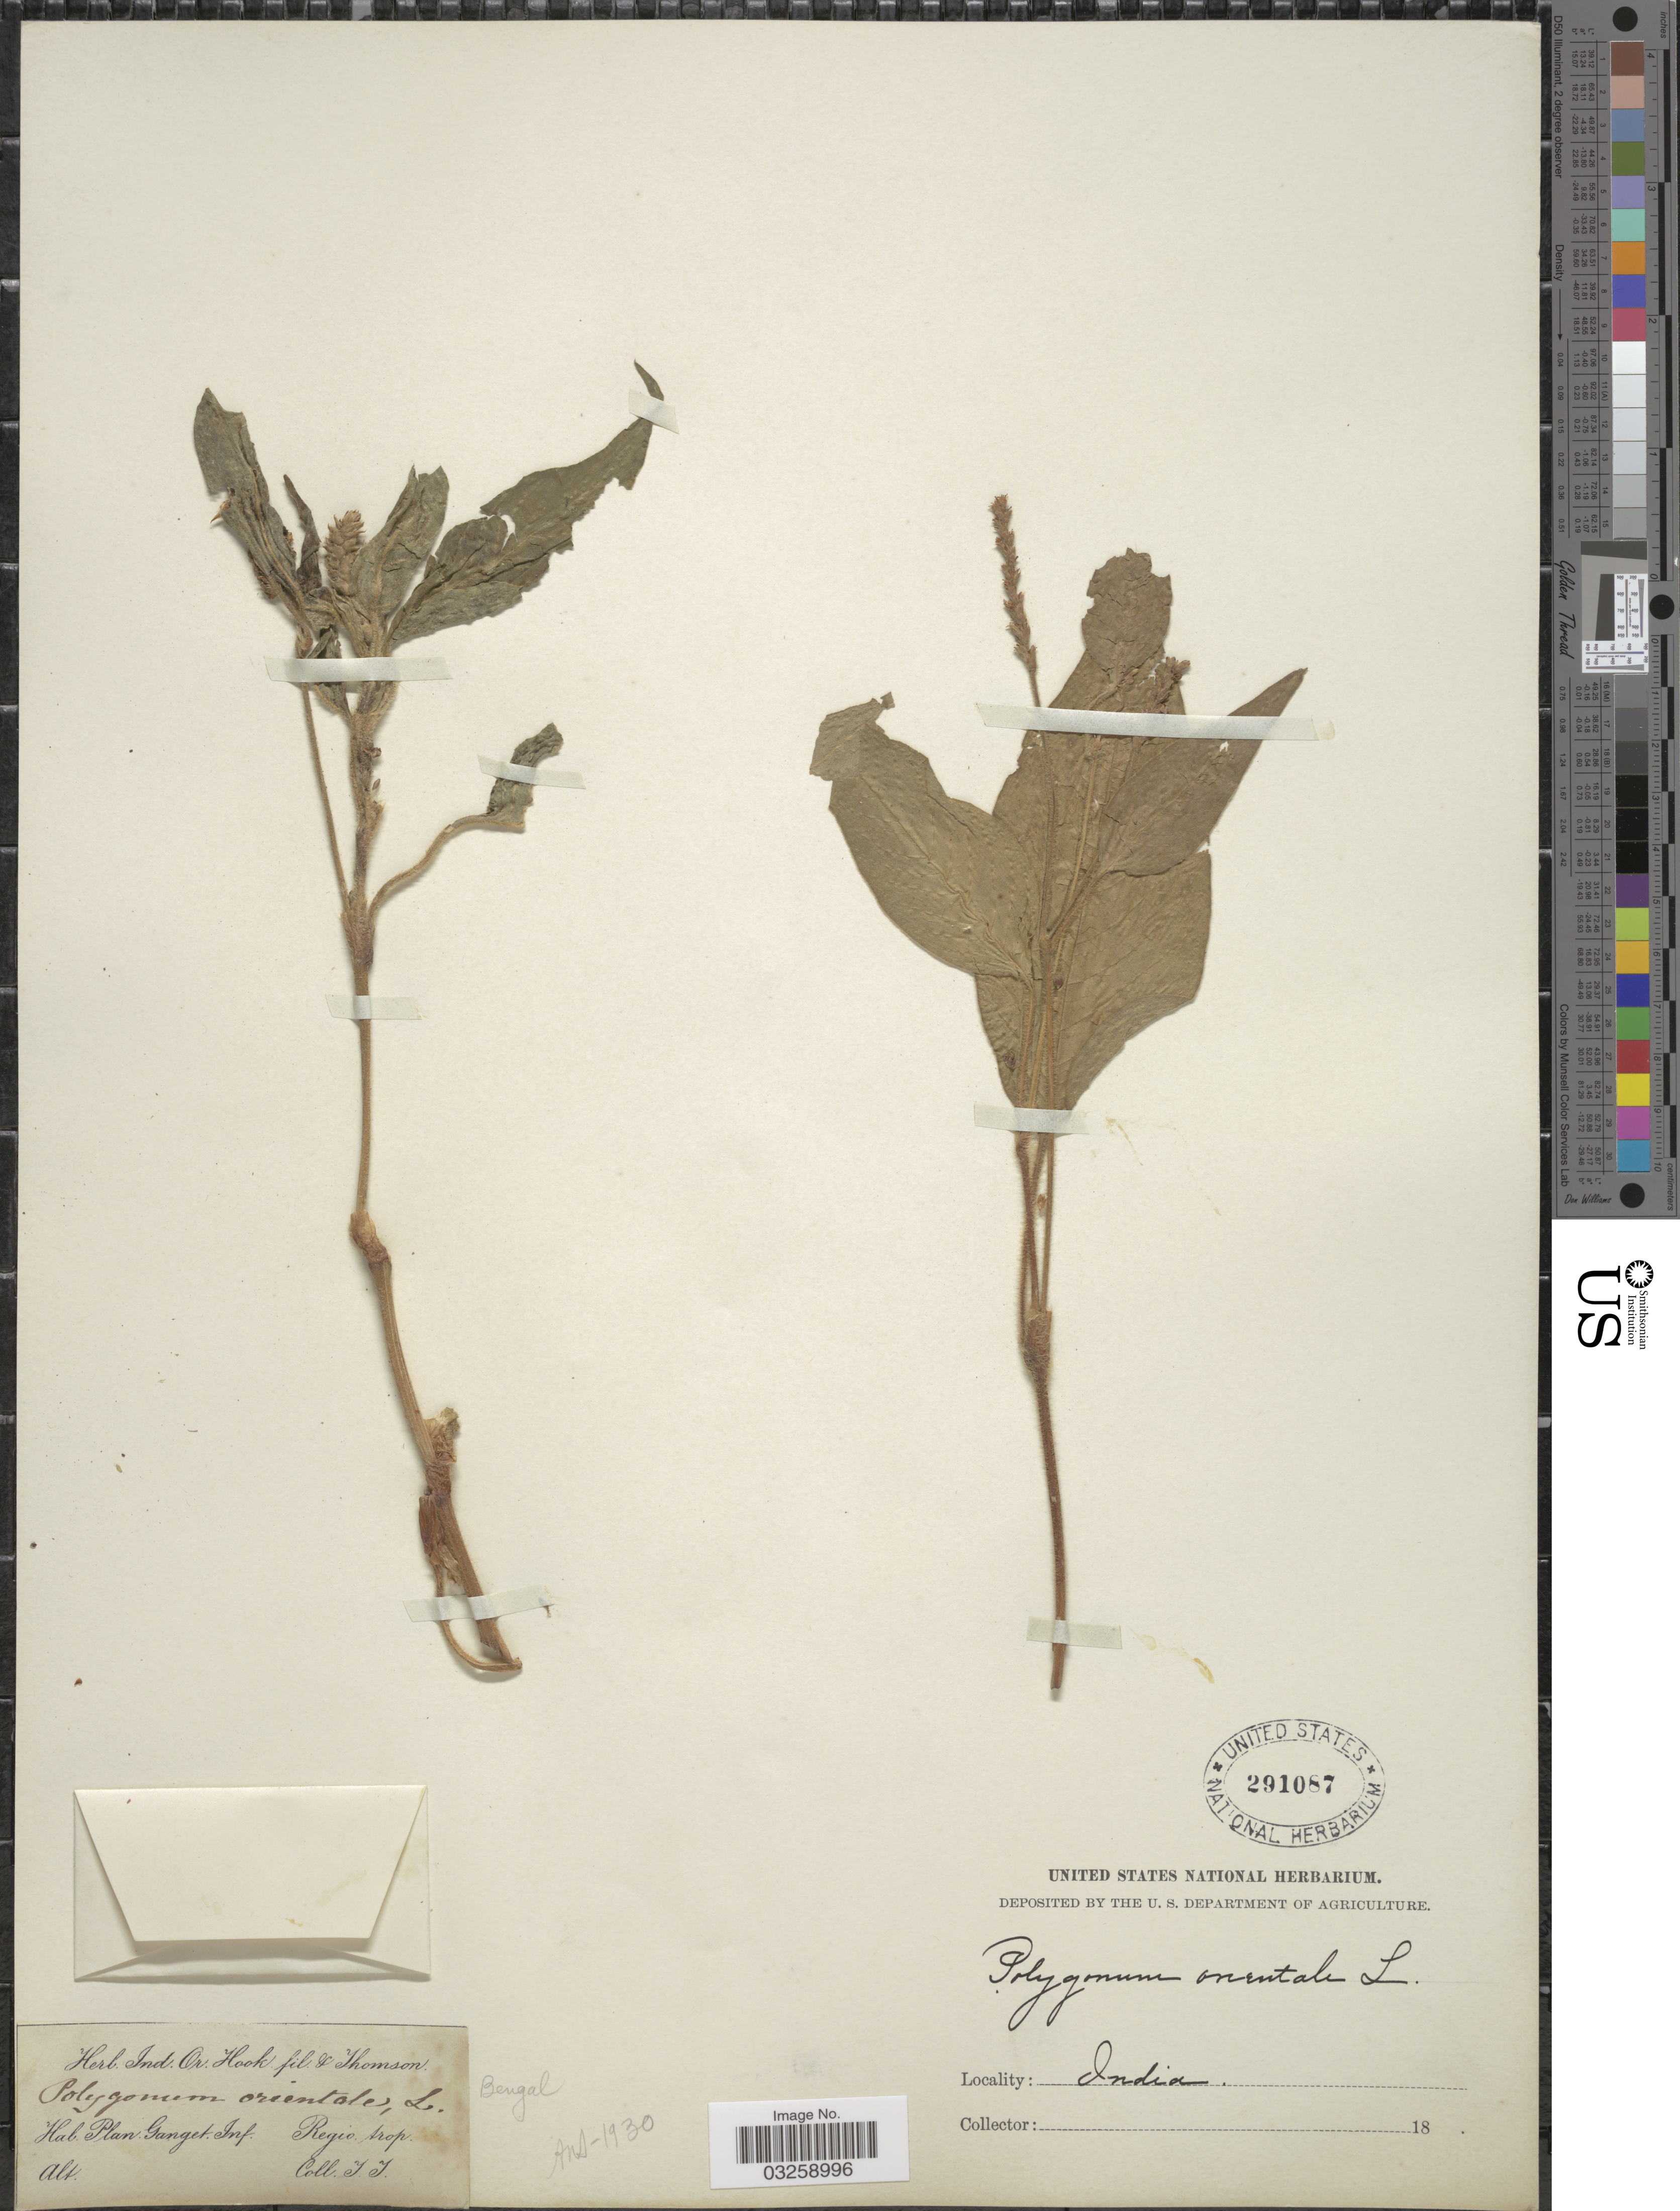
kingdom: Plantae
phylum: Tracheophyta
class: Magnoliopsida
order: Caryophyllales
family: Polygonaceae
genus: Polygonum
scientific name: Polygonum orientale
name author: L.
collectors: T. Thomson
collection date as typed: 18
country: India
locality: Plan. Ganget. Inf. Regio. trop. Bengal.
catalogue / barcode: US 291087